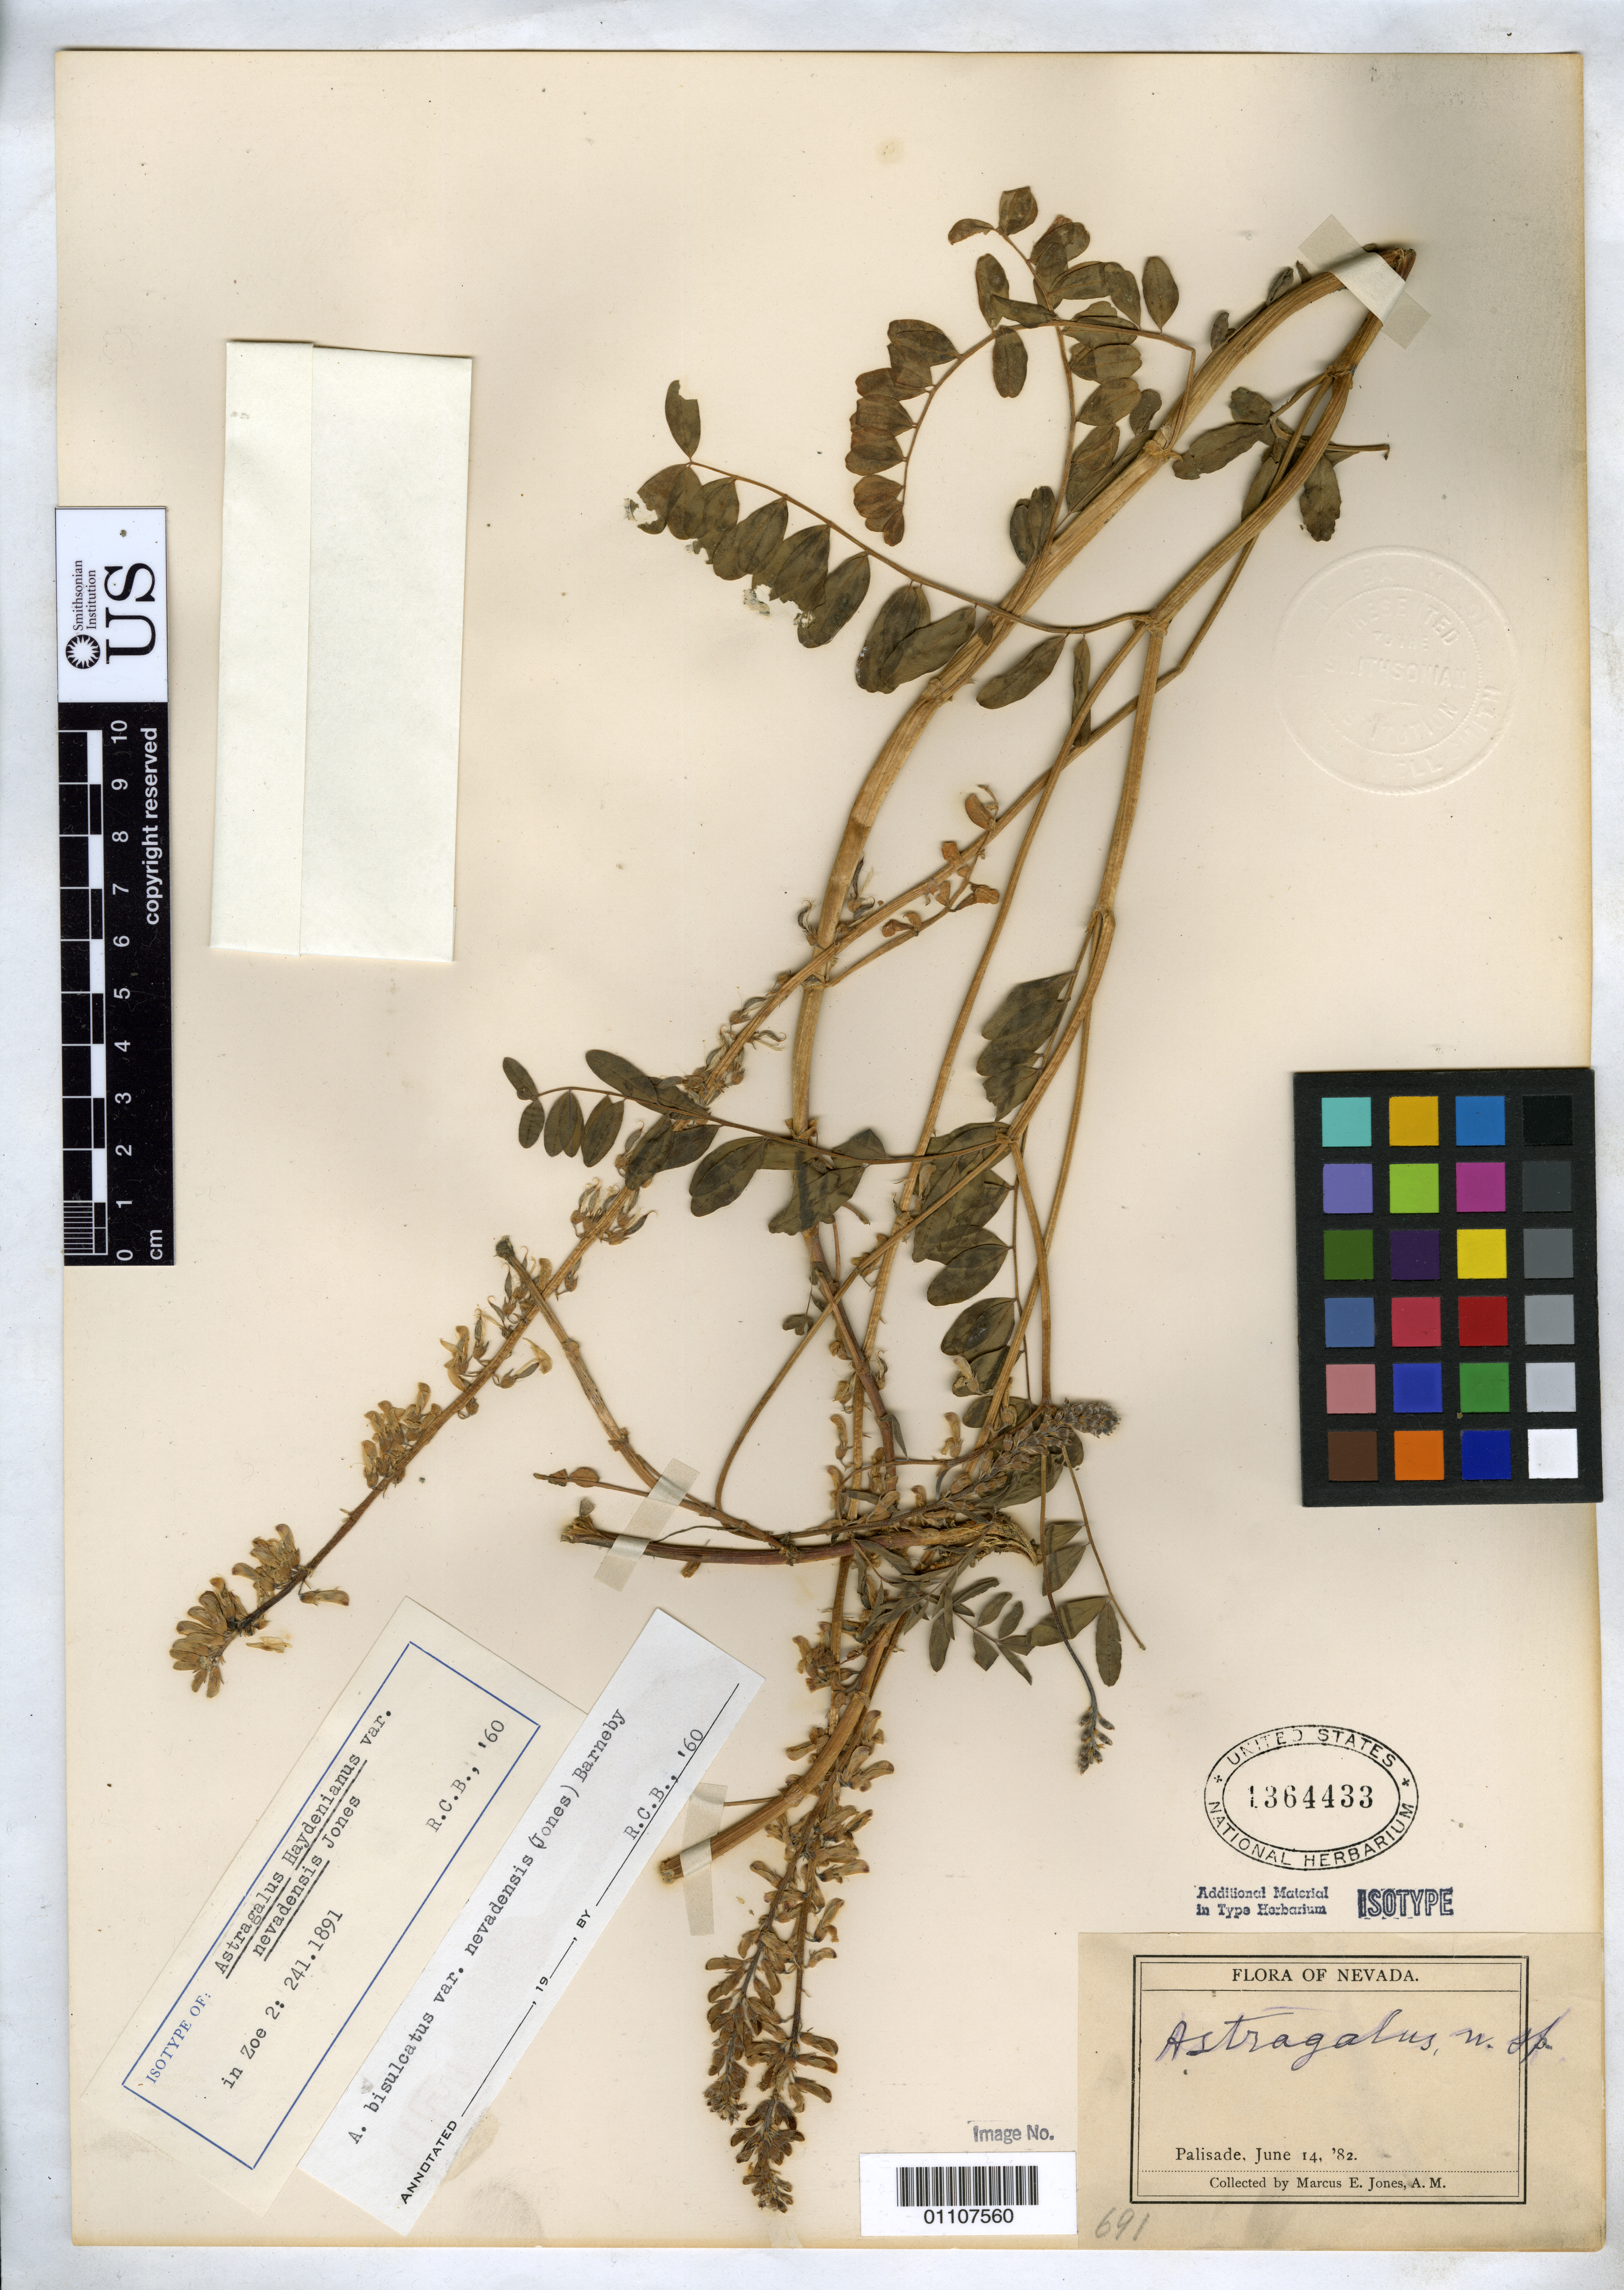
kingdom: Plantae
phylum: Tracheophyta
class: Magnoliopsida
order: Fabales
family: Fabaceae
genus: Astragalus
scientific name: Astragalus haydenianus var. nevadensis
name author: M.E. Jones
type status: Isotype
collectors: M. E. Jones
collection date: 1882-06-14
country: United States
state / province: Nevada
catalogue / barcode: US 1364433